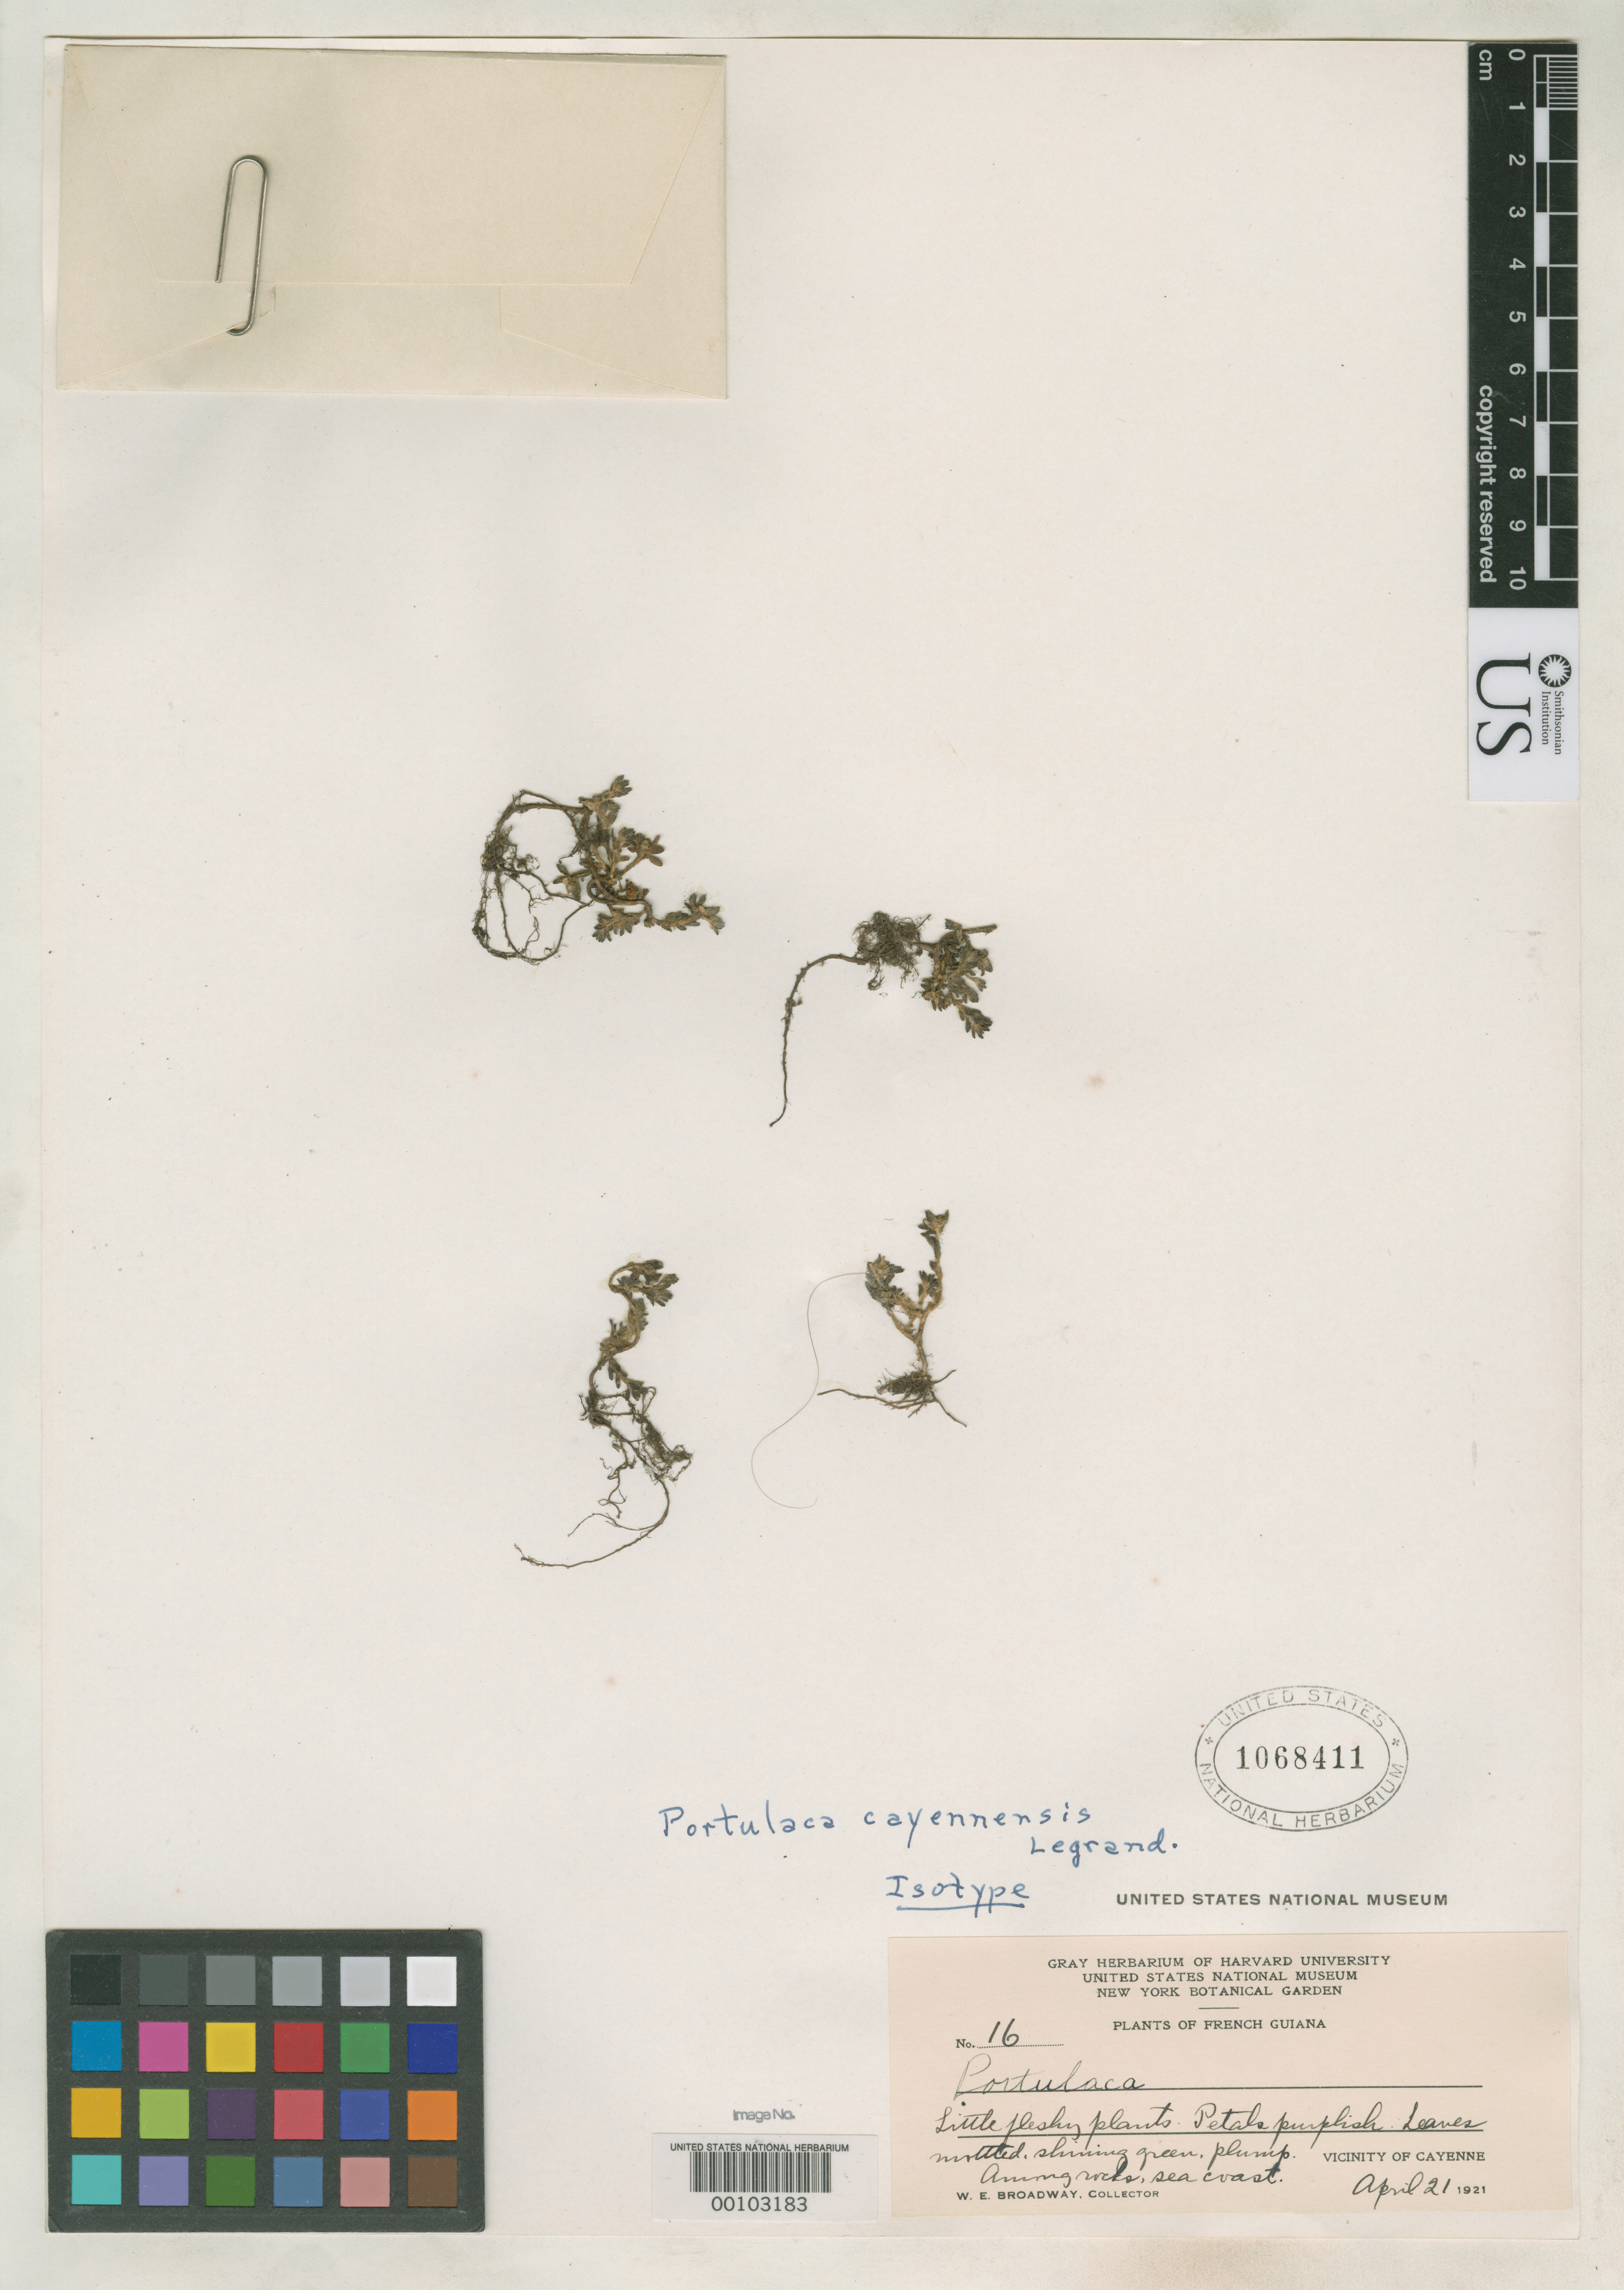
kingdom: Plantae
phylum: Tracheophyta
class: Magnoliopsida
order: Caryophyllales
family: Portulacaceae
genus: Portulaca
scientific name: Portulaca cayennensis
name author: D. Legrand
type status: Isotype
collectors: W. E. Broadway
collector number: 16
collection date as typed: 21 Apr 1921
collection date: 1921-04-21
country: French Guiana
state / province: Cayenne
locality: Cayenne.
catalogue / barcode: US 1068411